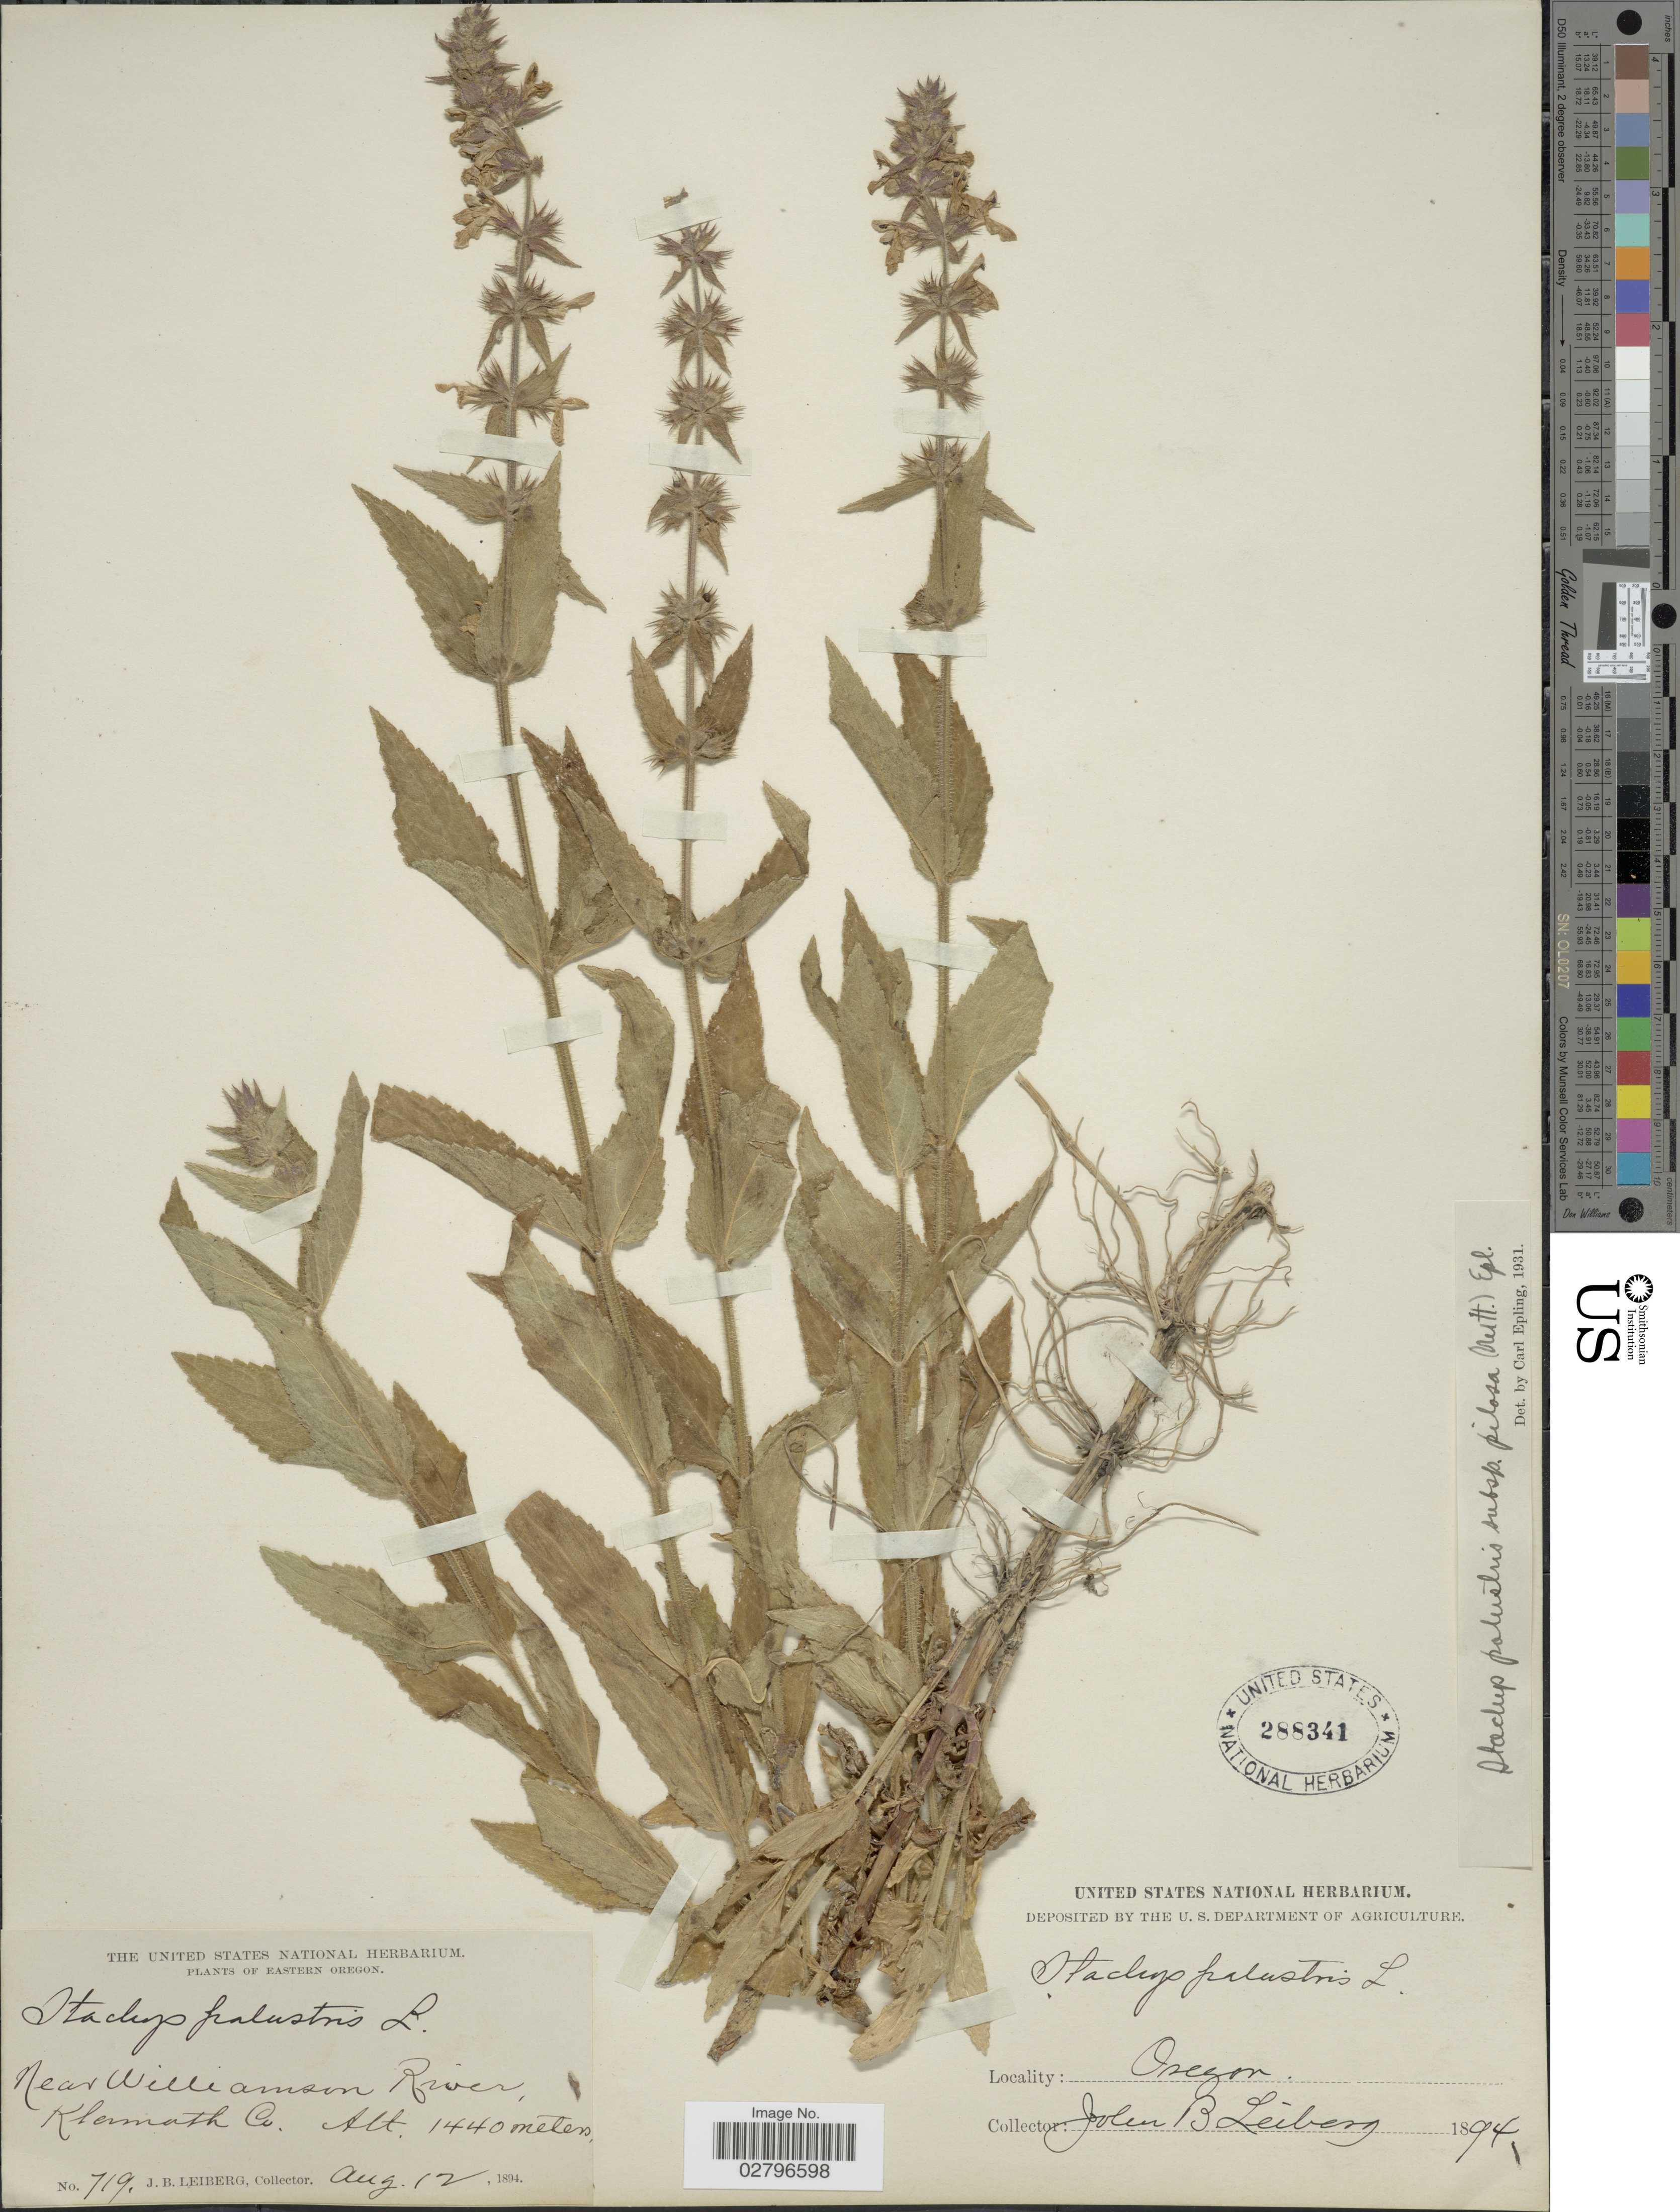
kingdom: Plantae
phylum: Tracheophyta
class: Magnoliopsida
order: Lamiales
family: Lamiaceae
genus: Stachys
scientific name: Stachys palustris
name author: L.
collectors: J. B. Leiberg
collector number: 719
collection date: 1894-08-12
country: United States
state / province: Oregon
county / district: Klamath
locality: Eastern Oregon. Near Williamson River, Klamath Co.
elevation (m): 1440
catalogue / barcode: US 288341